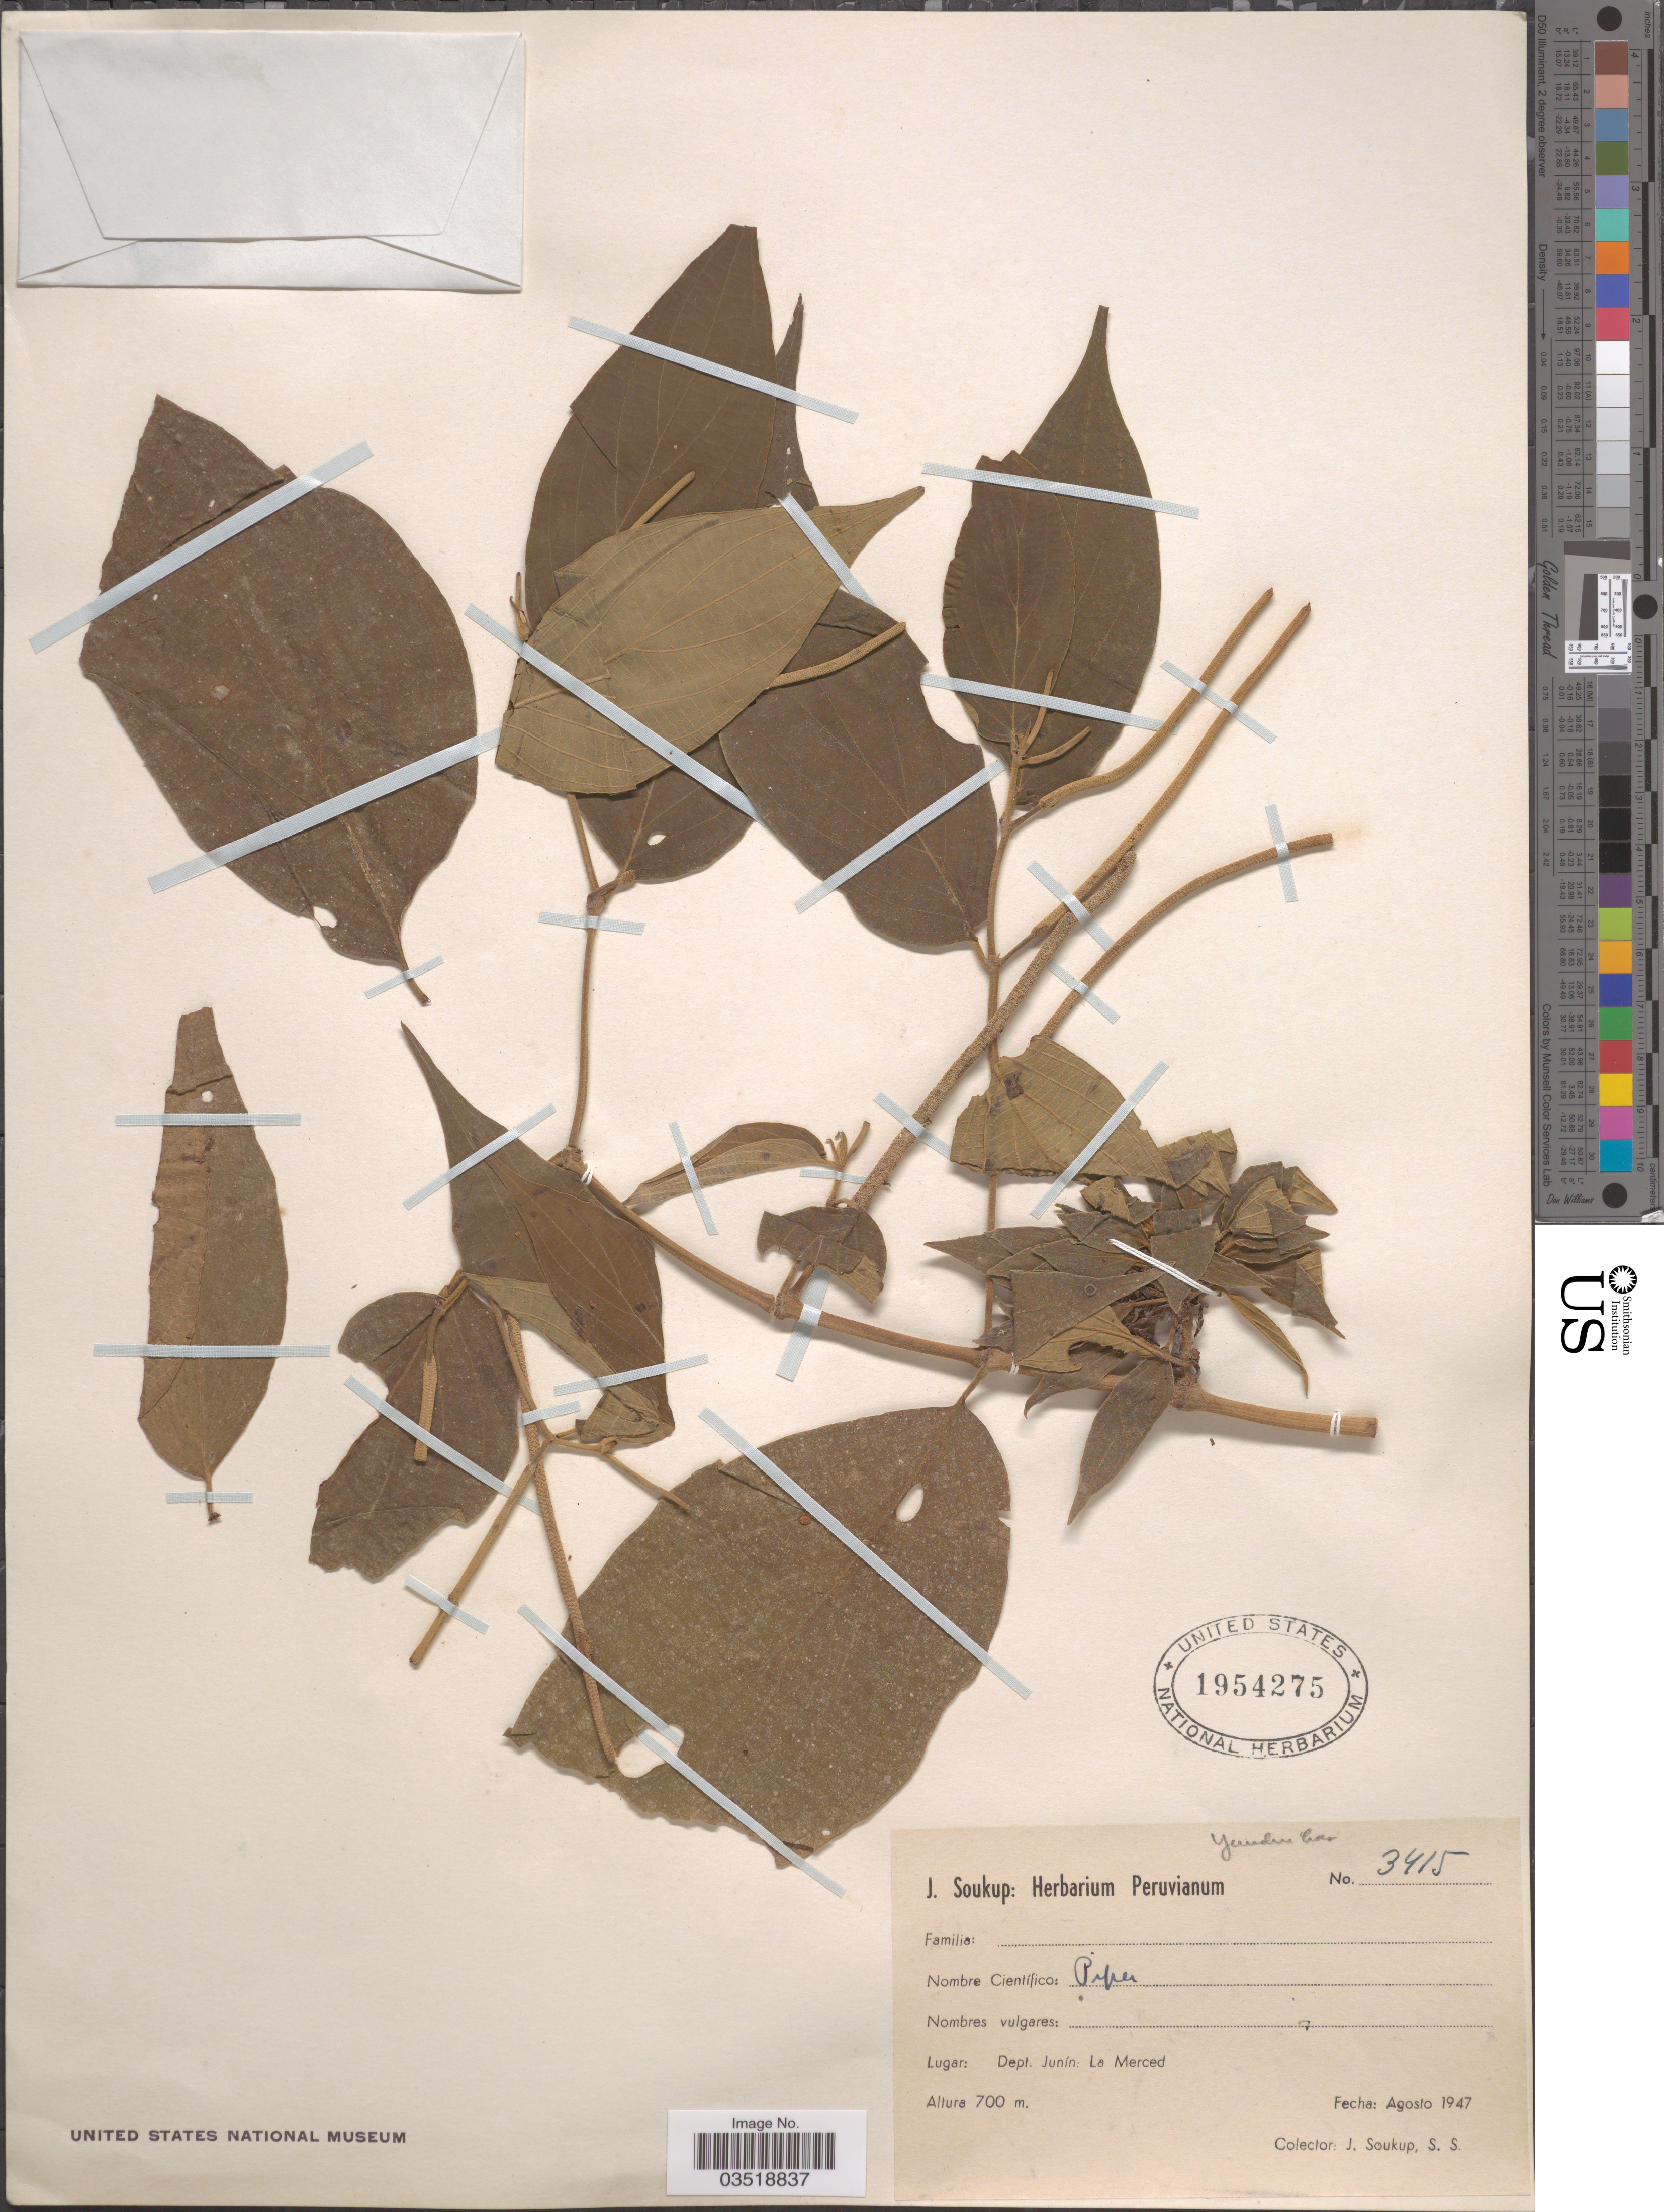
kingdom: Plantae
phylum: Tracheophyta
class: Magnoliopsida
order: Piperales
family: Piperaceae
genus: Piper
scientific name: Piper sp.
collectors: J. Soukup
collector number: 3415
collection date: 1947-08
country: Peru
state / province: Junín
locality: Dept. Junín: La Merced.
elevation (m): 700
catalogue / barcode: US 1954275